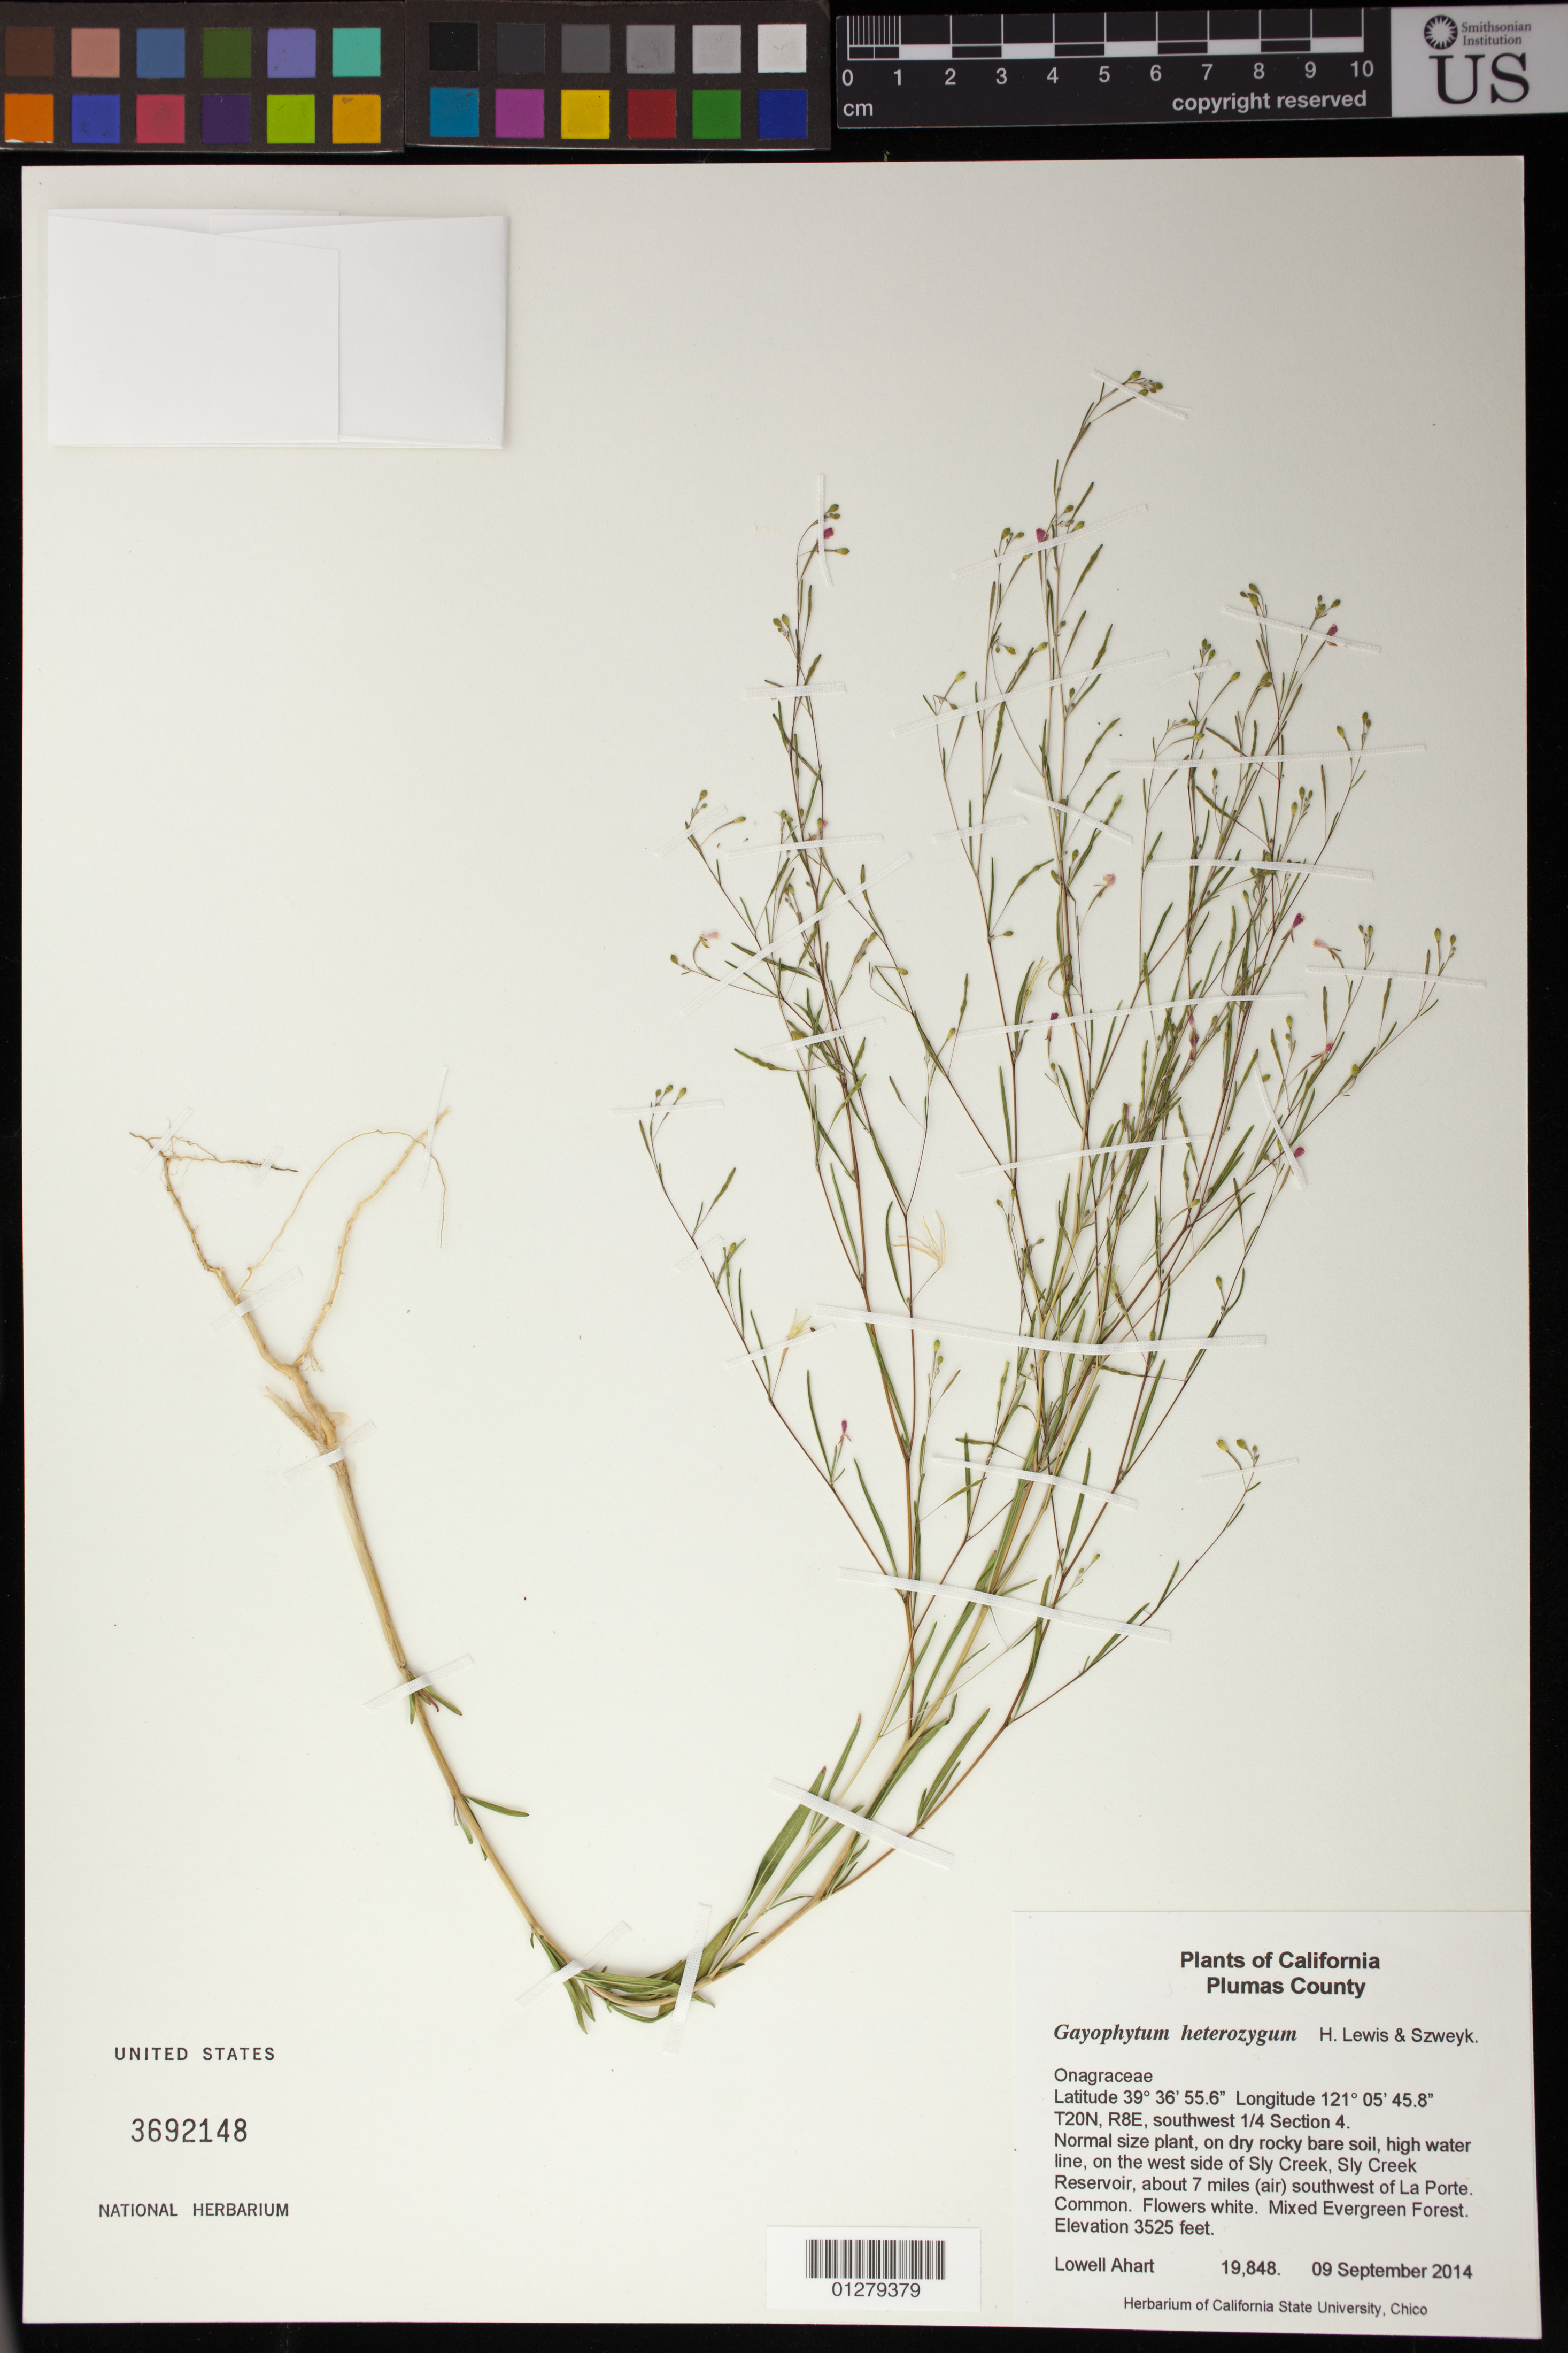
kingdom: Plantae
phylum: Tracheophyta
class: Magnoliopsida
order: Myrtales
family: Onagraceae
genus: Gayophytum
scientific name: Gayophytum heterozygum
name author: F. H. Lewis & Szweyk.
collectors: L. Ahart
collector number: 19848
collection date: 2014-09-09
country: United States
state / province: California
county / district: Plumas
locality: On the west side of Sly Creek, Sly Creek Reservoir, about 7 miles (air) southwest of La Porte.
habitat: Mixed evergreen forest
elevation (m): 1074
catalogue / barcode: US 3692148